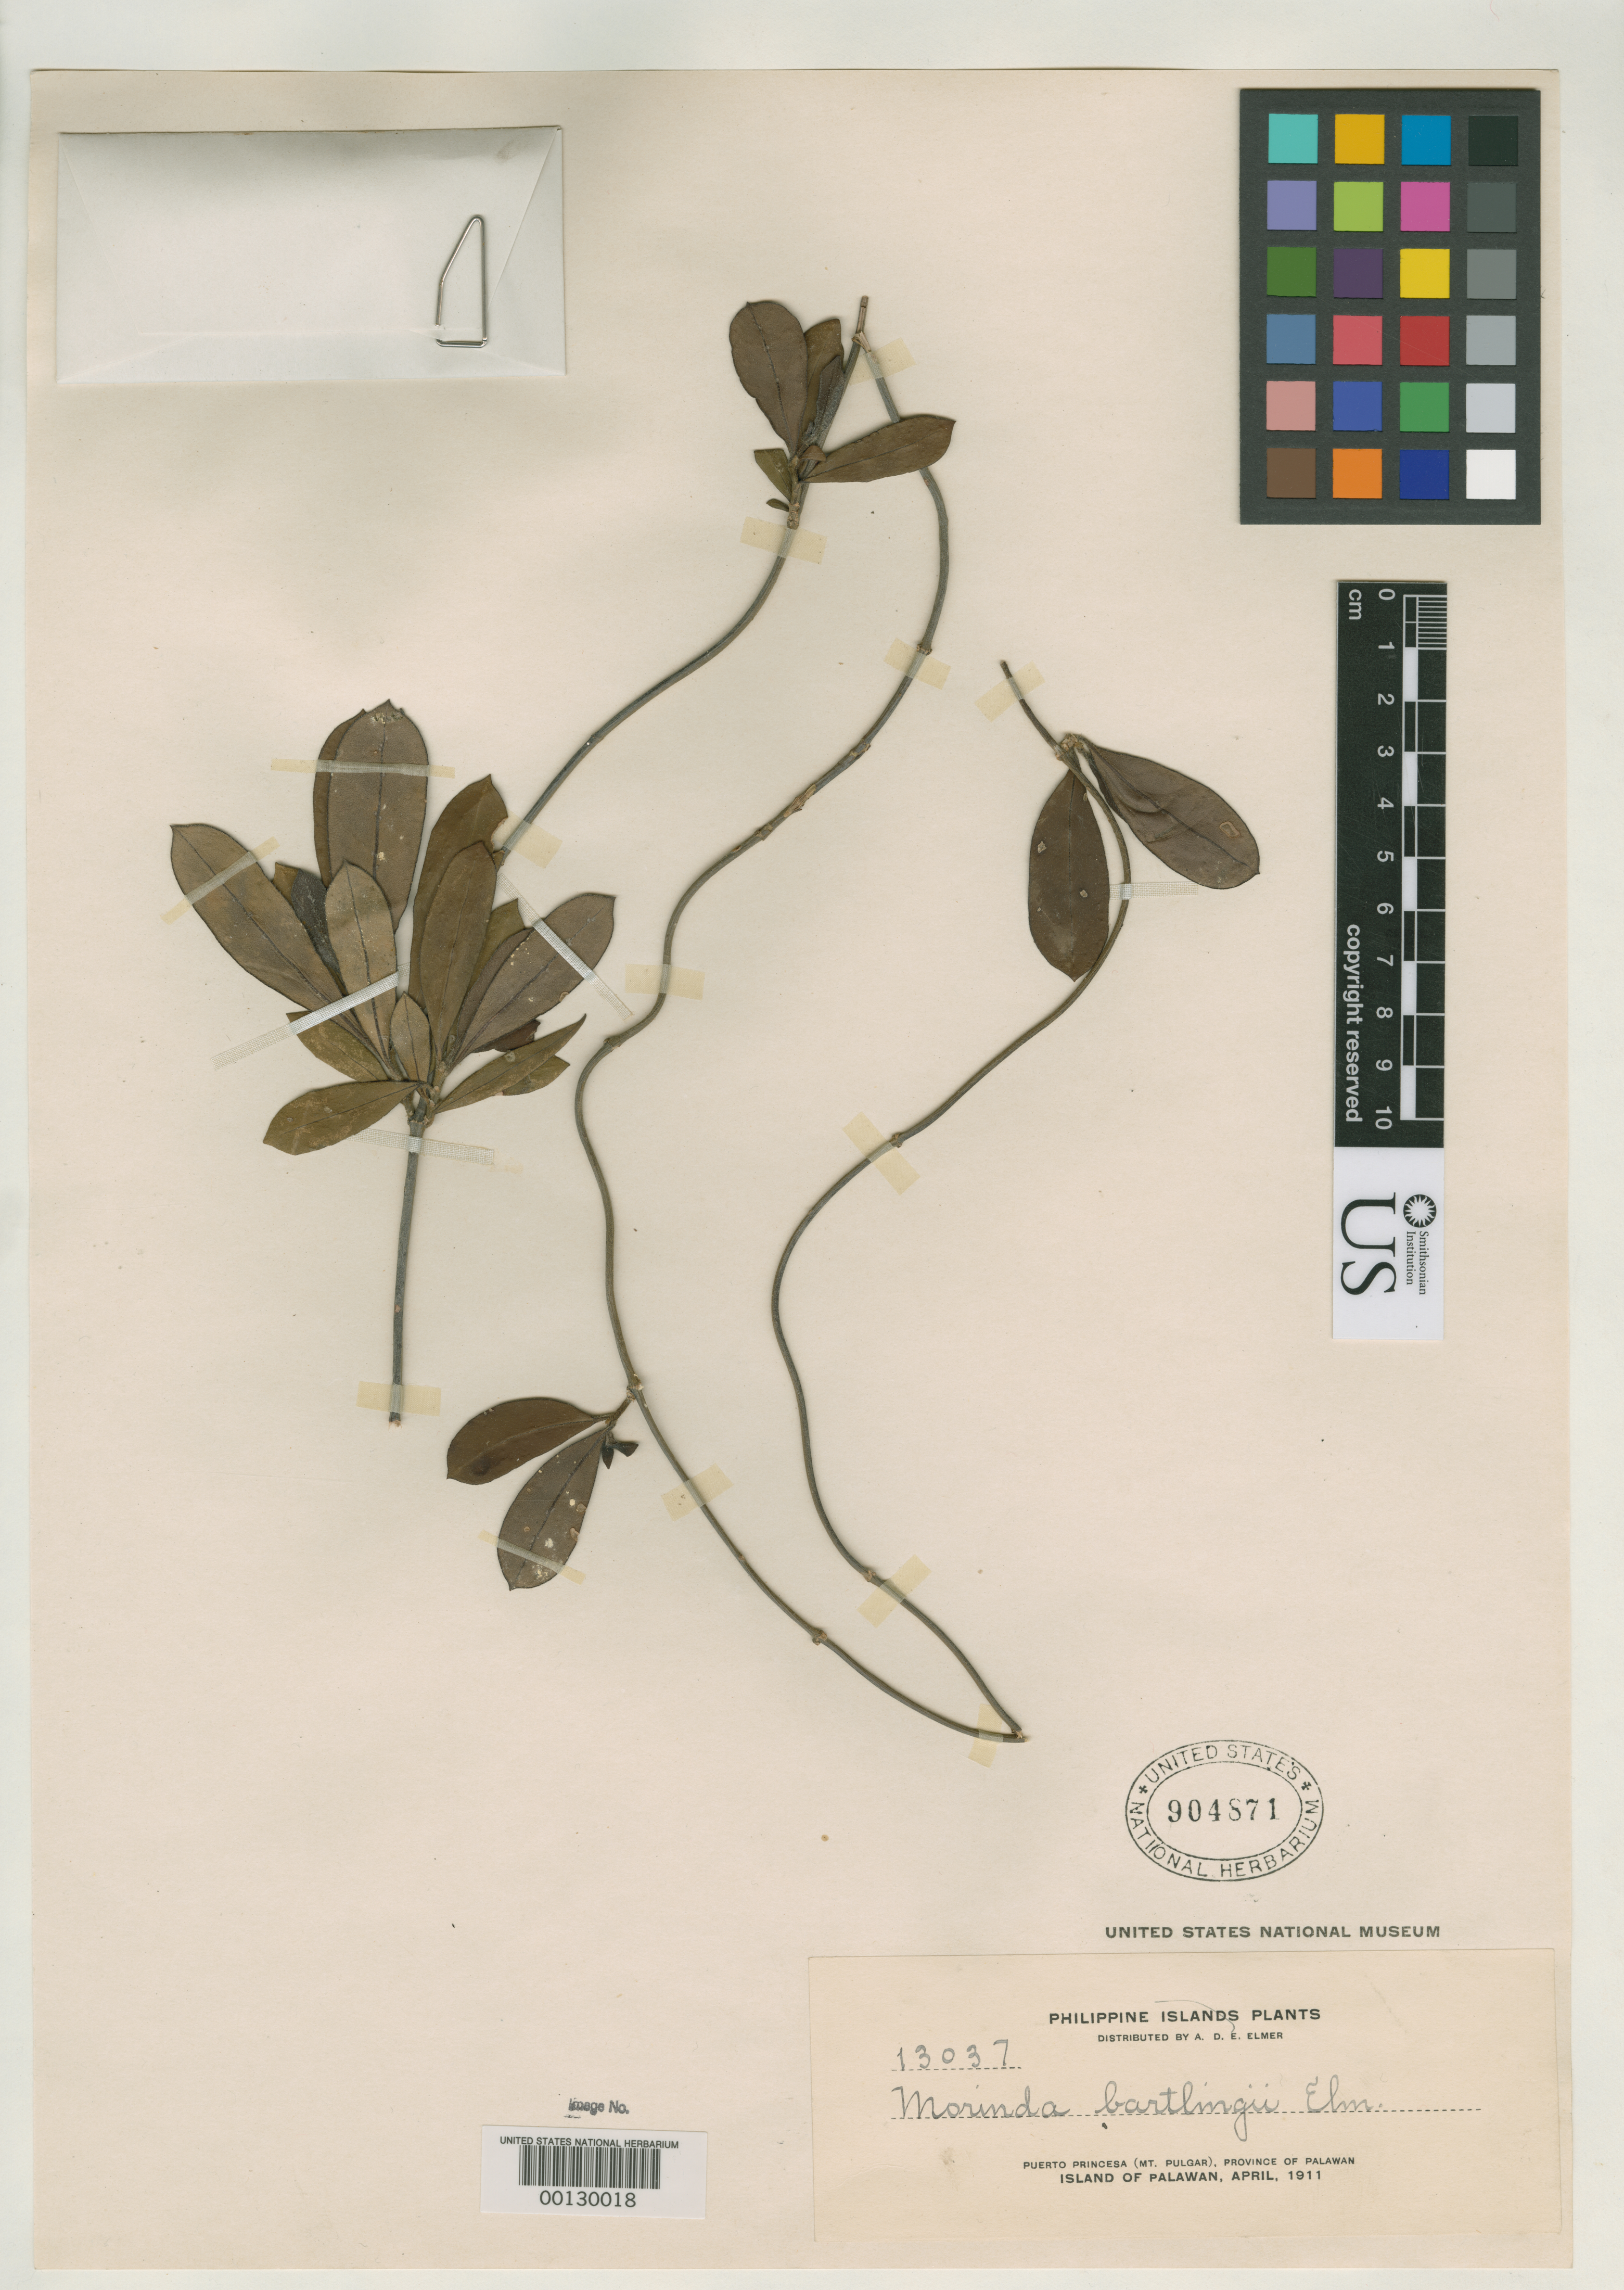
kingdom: Plantae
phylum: Tracheophyta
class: Magnoliopsida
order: Gentianales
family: Rubiaceae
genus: Morinda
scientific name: Morinda bartlingii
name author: Elmer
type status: Isotype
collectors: A. D. E. Elmer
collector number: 13037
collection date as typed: Nov 1911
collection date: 1911-11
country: Philippines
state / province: Mimaropa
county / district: Palawan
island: Palawan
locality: Puerto Princesa, Mt. Pulgar.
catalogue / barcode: US 2804477